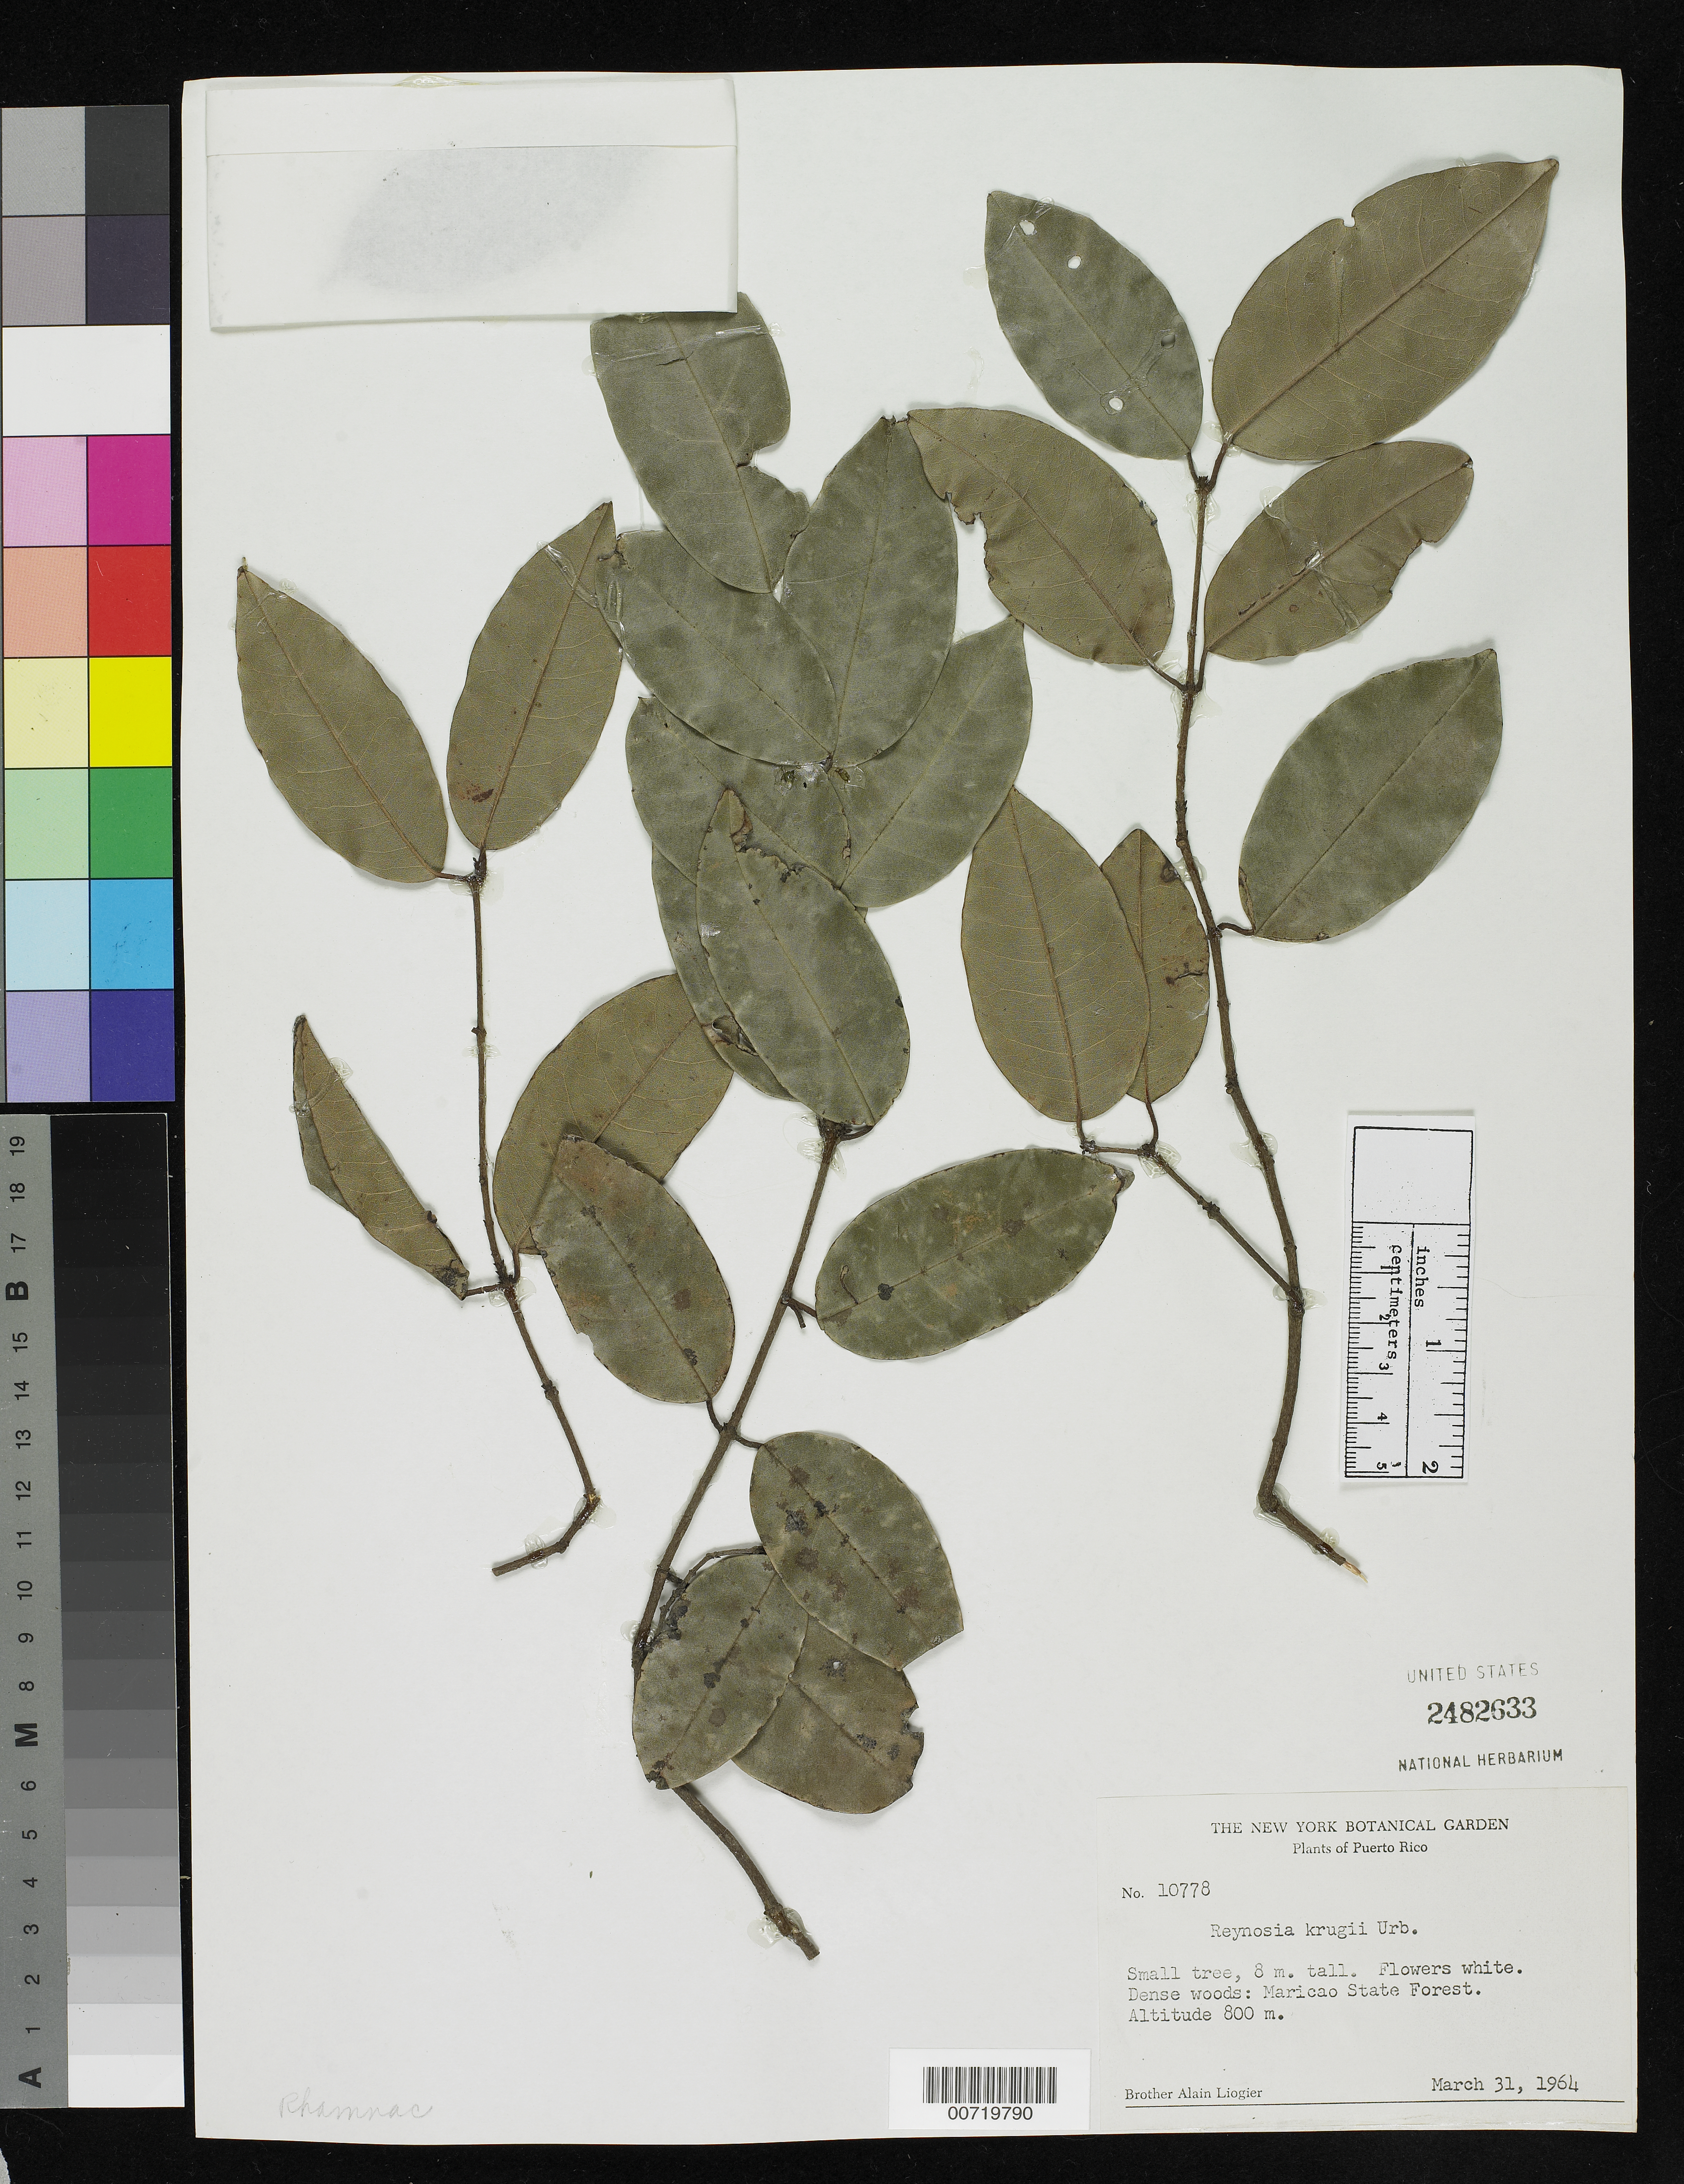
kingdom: Plantae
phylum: Tracheophyta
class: Magnoliopsida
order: Rosales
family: Rhamnaceae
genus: Reynosia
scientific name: Reynosia krugii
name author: Urb.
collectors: A. H. Liogier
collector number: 10778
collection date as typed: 31 Mar 1964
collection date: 1964-03-31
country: Puerto Rico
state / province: Maricao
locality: Maricao State Forest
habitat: Dense woods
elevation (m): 800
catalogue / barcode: US 2482633